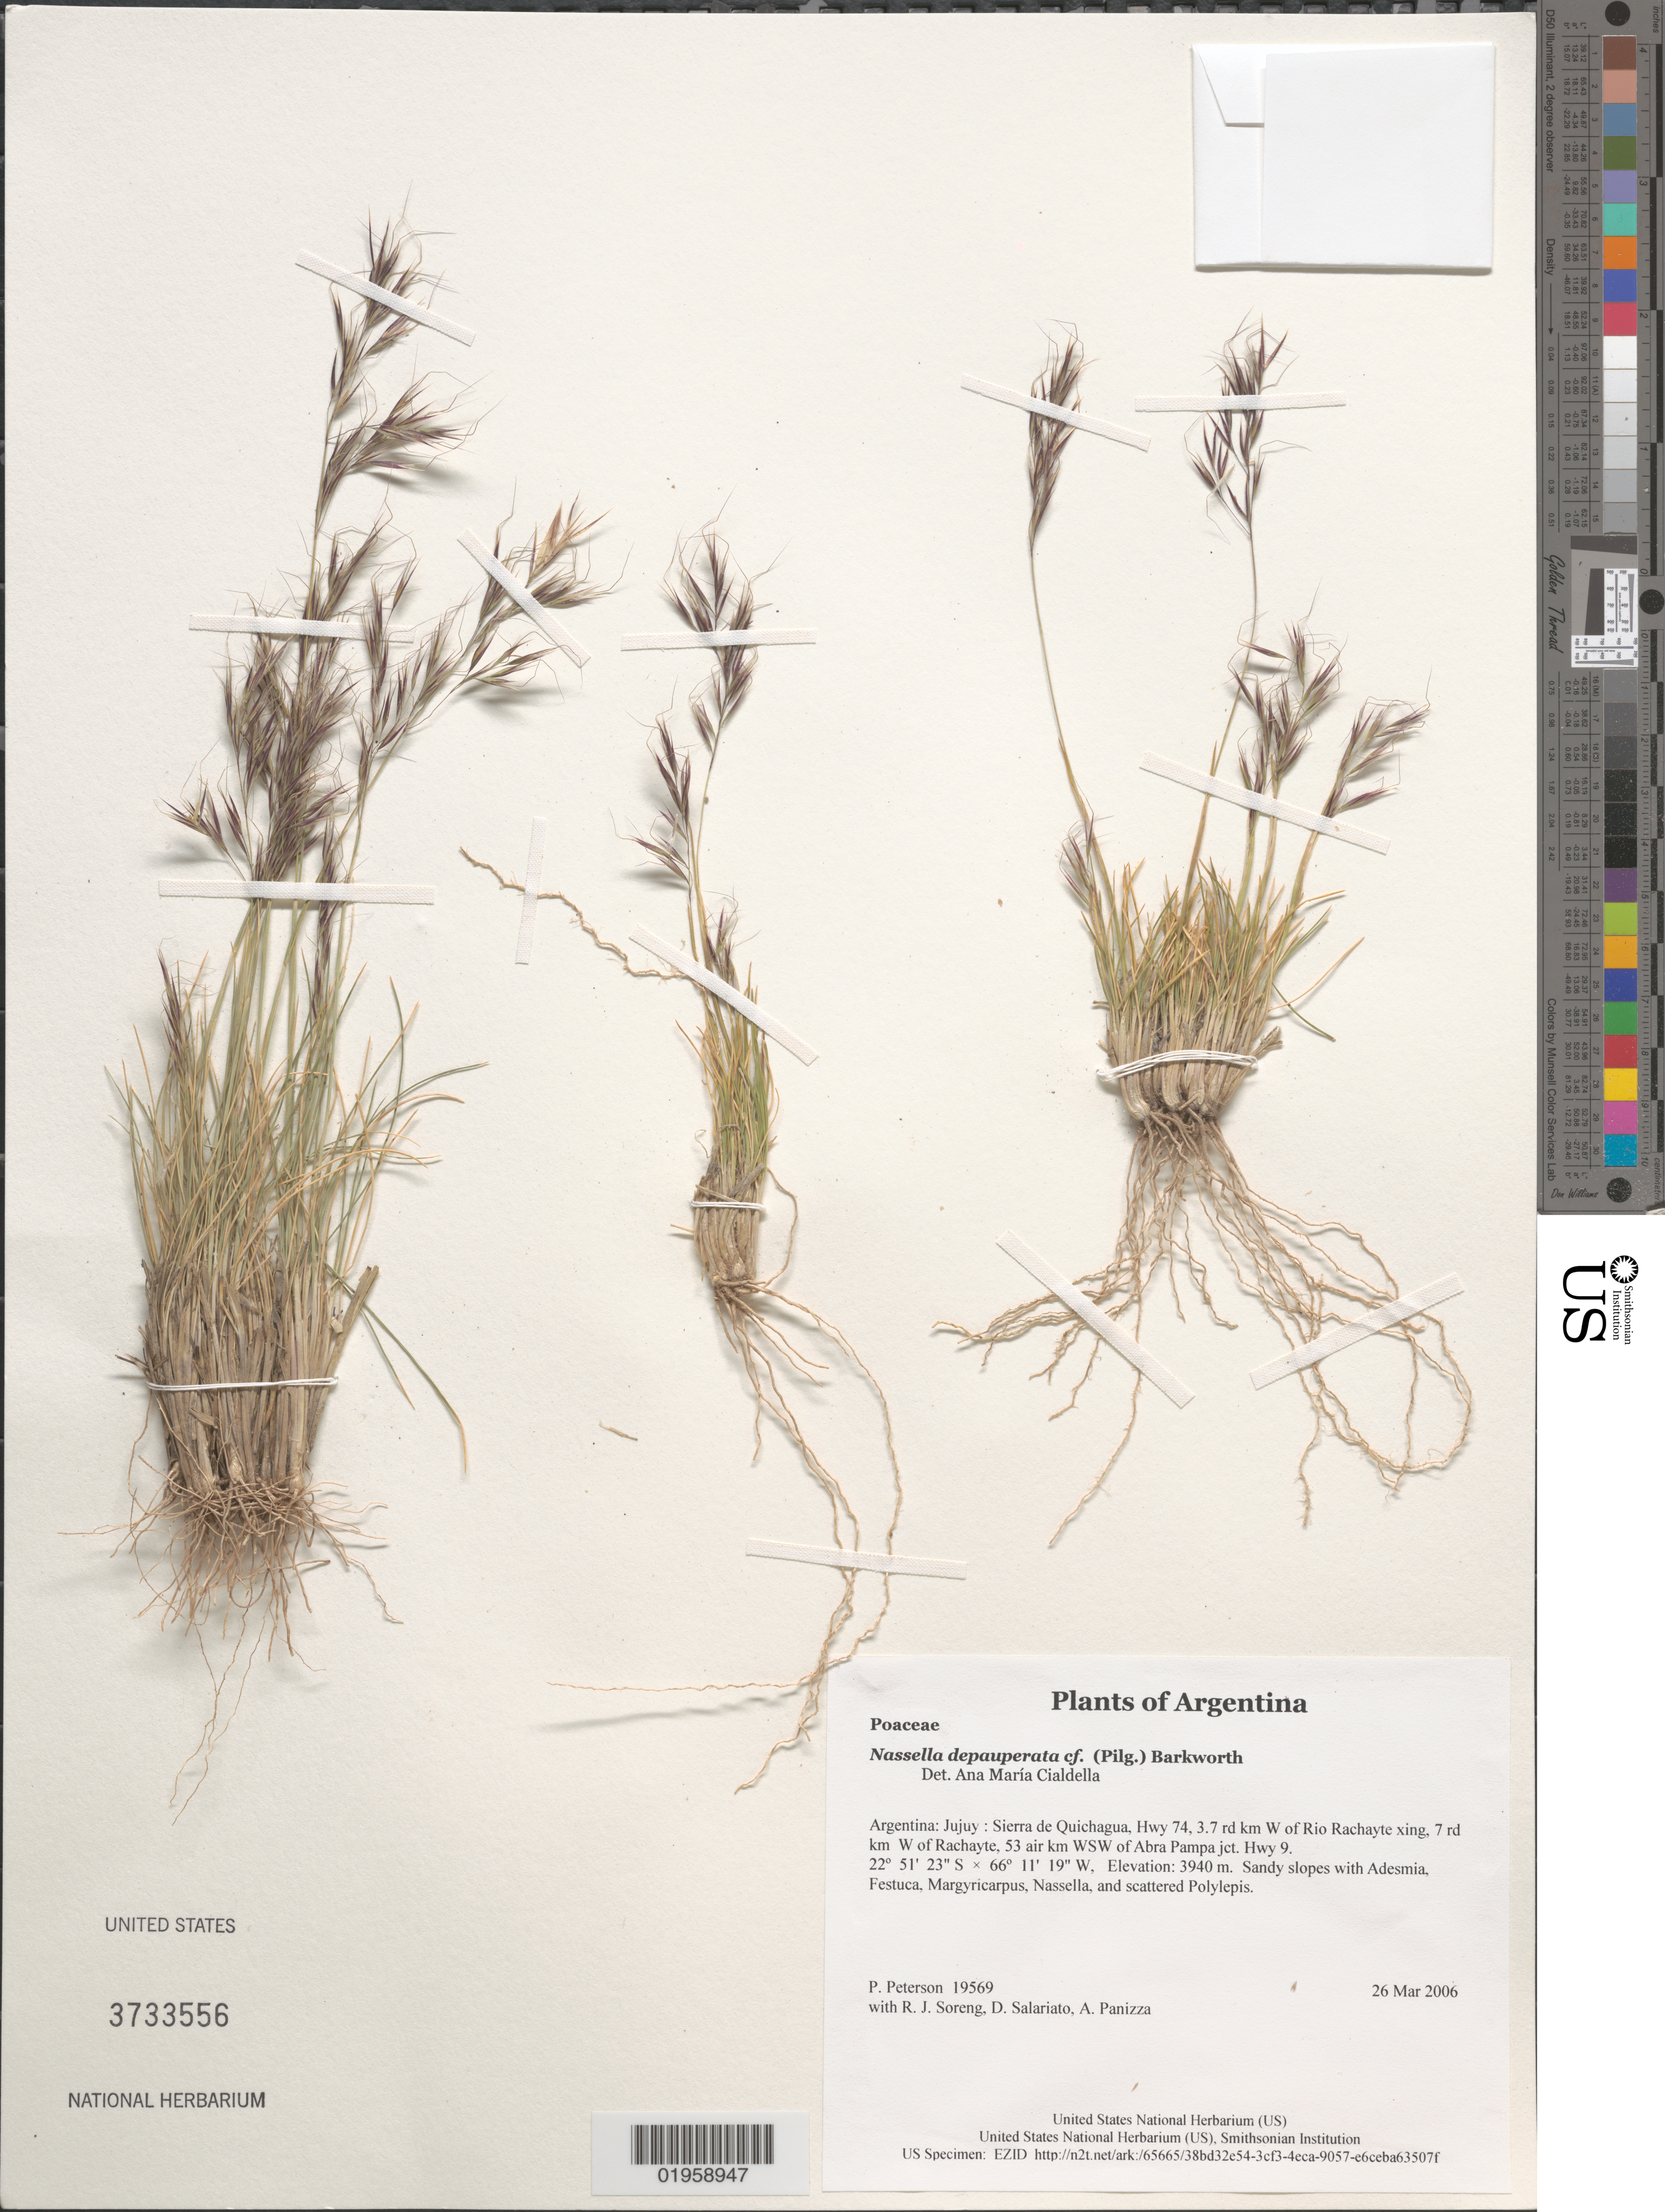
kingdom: Plantae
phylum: Tracheophyta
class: Liliopsida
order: Poales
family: Poaceae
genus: Nassella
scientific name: Nassella depauperata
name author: (Pilg.) Barkworth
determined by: Cialdella, A. M.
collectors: P. M. Peterson, R. J. Soreng, D. Salariato & A. Panizza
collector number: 19569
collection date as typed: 26 Mar 2006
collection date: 2006-03-26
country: Argentina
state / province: Jujuy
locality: Sierra de Quichagua, Hwy 74, 3.7 rd km W of Rio Rachayte xing, 7 rd km W of Rachayte, 53 air km WSW of Abra Pampa jct. Hwy 9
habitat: Sandy slopes with Adesmia, Festuca, Margyricarpus, Nassella, and scattered Polylepis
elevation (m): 3940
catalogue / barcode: US 3733556